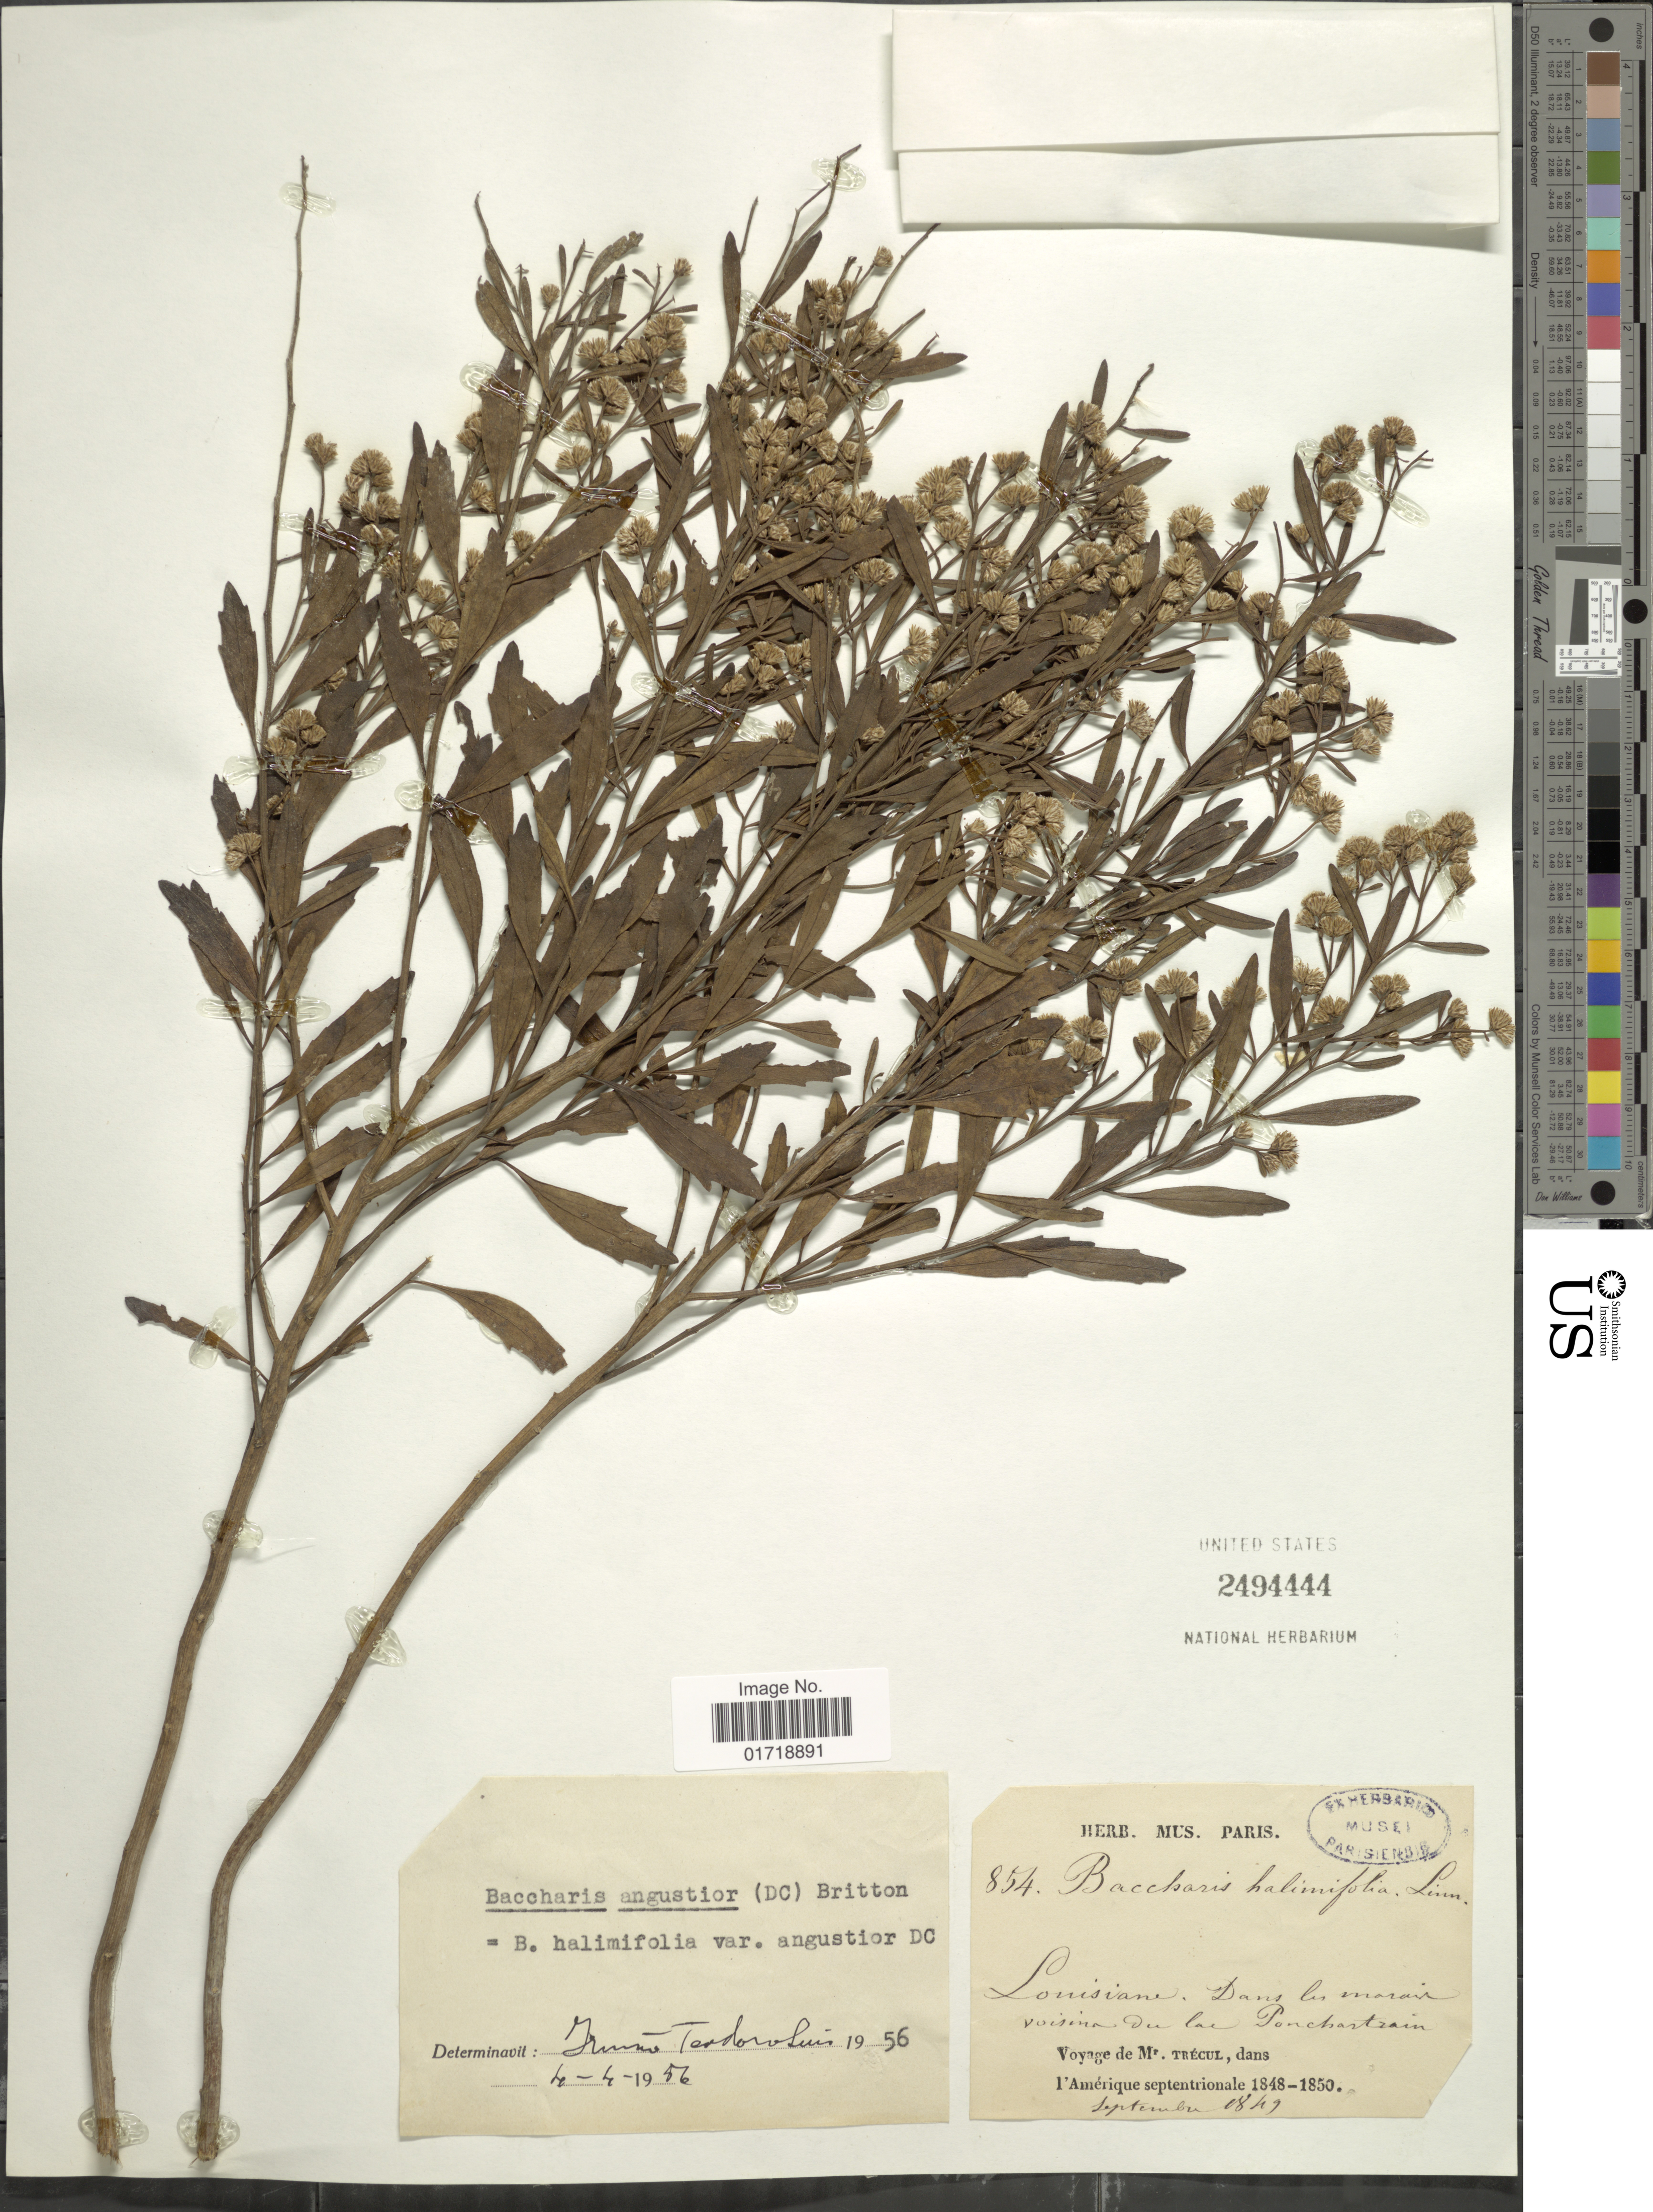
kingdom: Plantae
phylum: Tracheophyta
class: Magnoliopsida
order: Asterales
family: Asteraceae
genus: Baccharis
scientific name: Baccharis halimifolia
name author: L.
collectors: ex herb. Mus. Paris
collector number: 854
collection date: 1849-09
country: United States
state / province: Louisiana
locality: Dans les marnia voisina du las Ponchartain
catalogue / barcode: US 249444